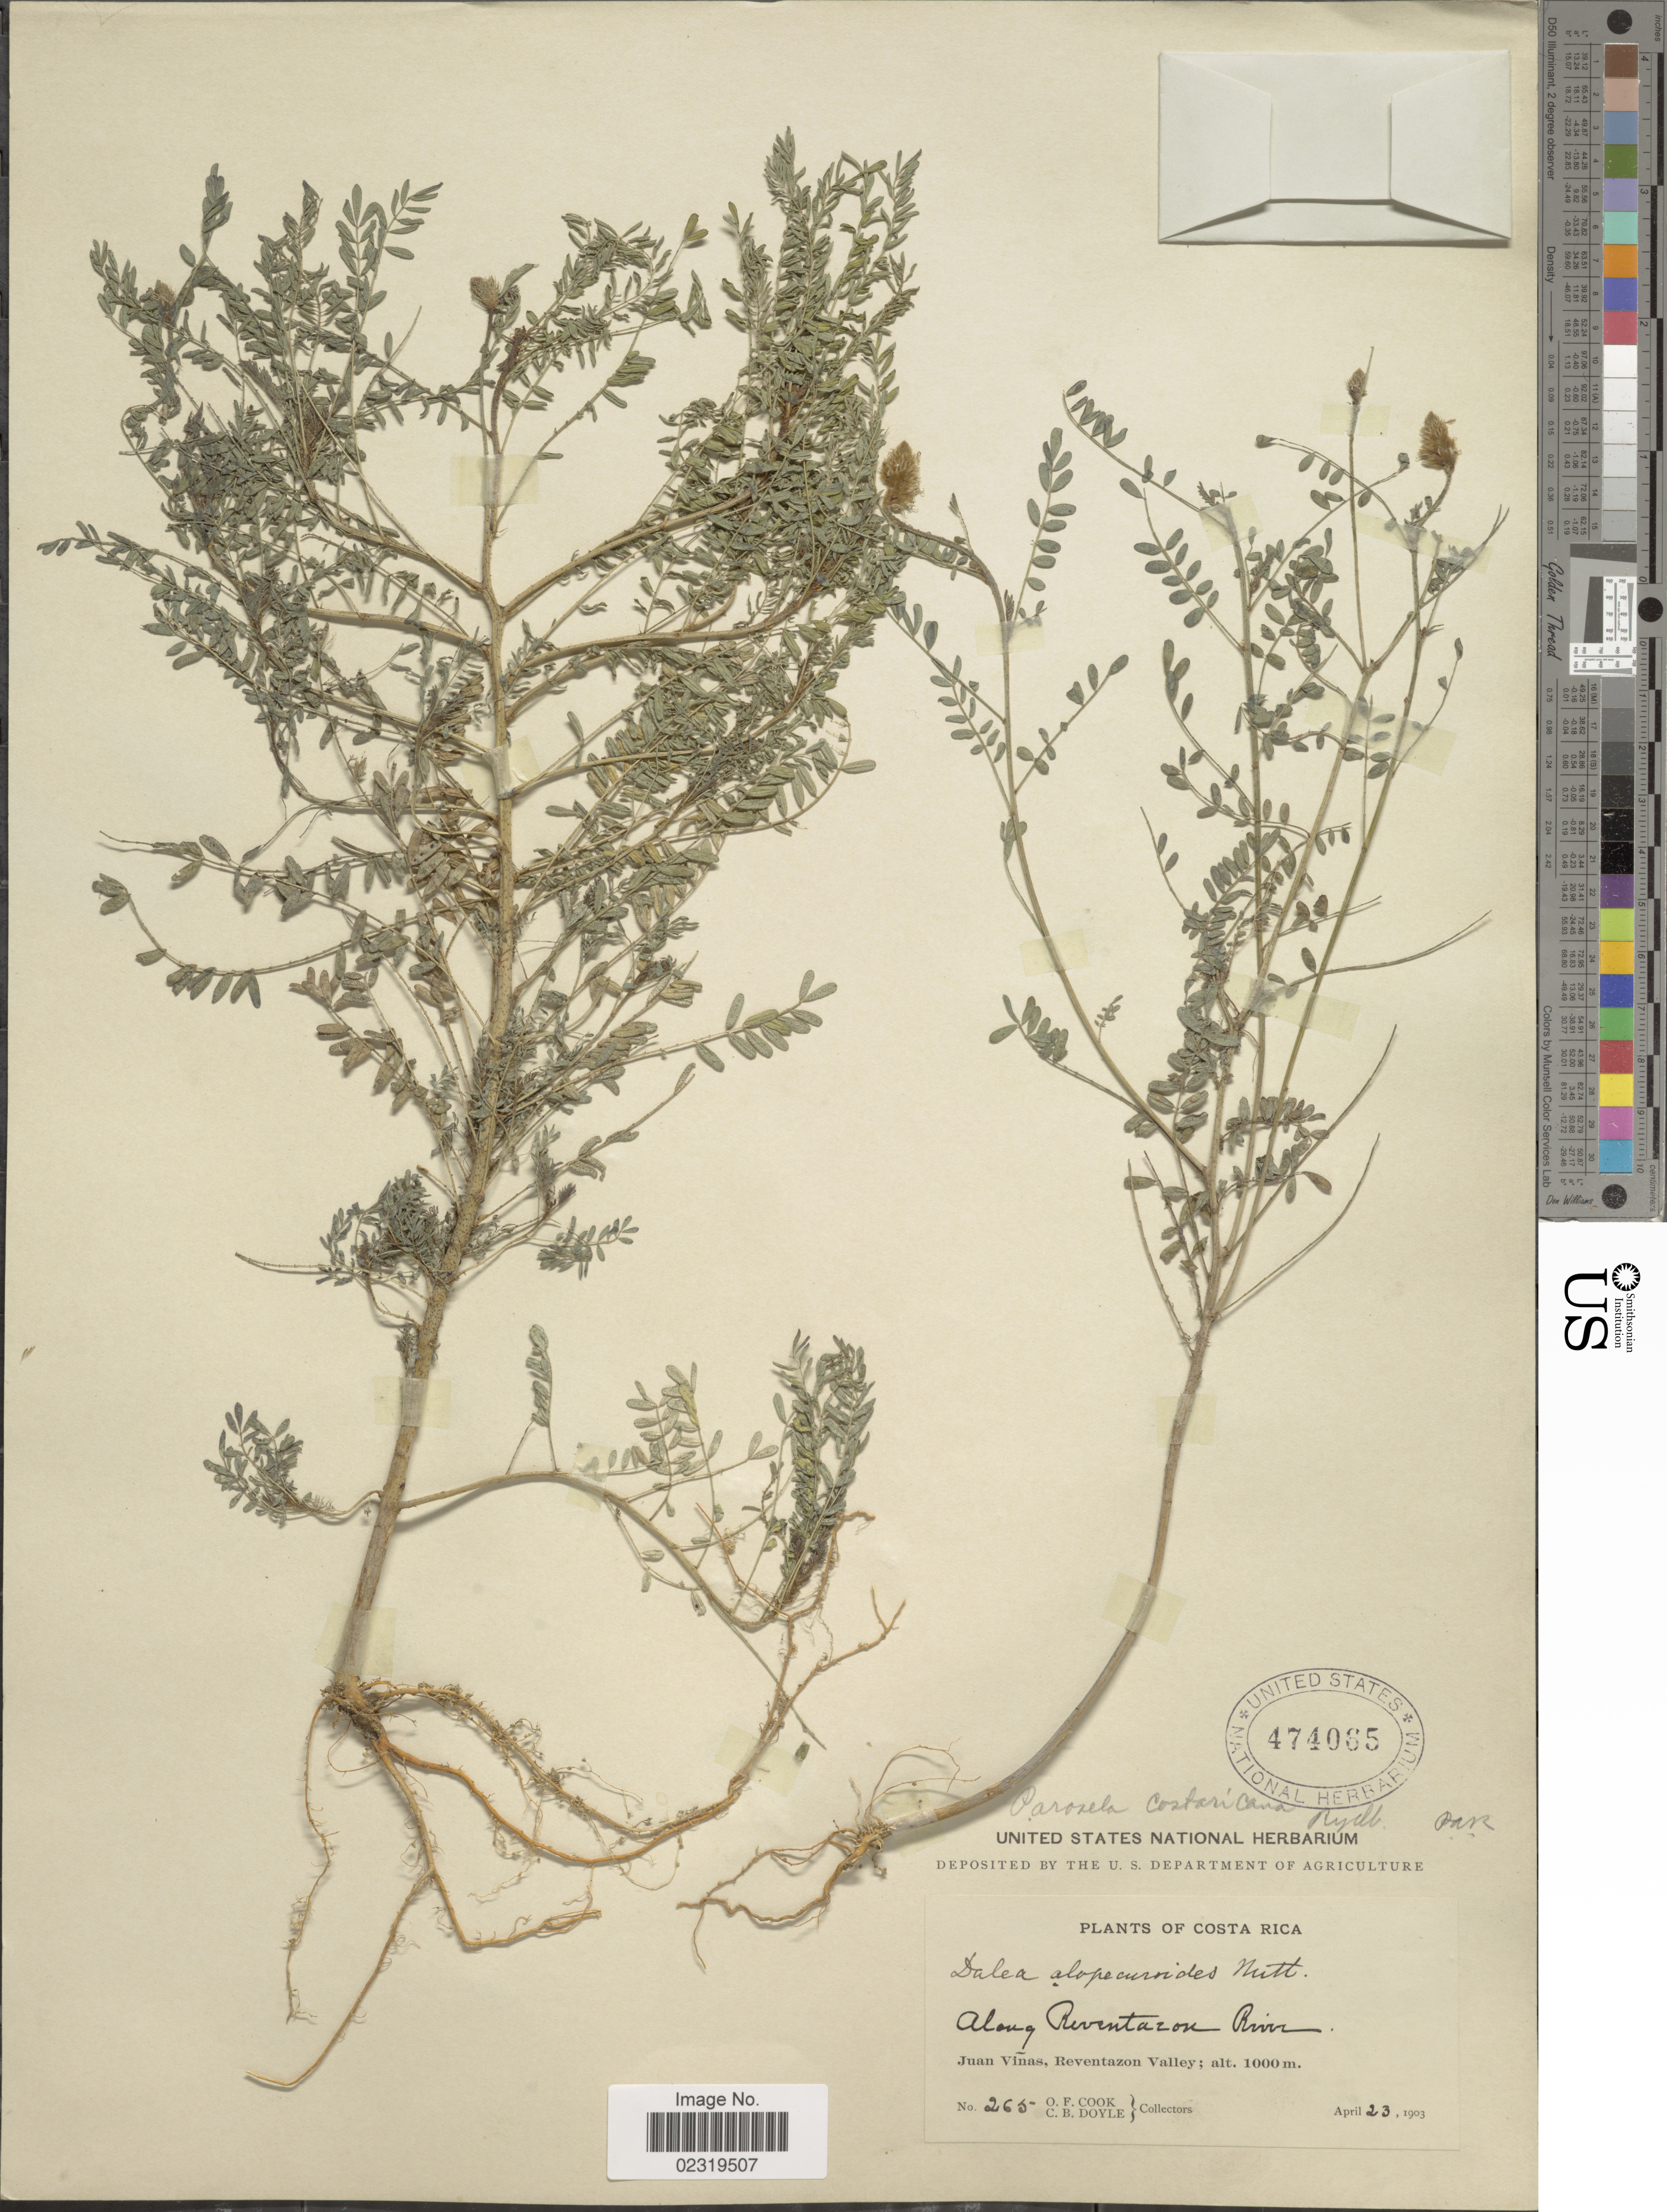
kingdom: Plantae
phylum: Tracheophyta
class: Magnoliopsida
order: Fabales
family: Fabaceae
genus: Dalea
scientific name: Dalea leporina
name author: (Aiton) Bullock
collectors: O. F. Cook & C. Doyle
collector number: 265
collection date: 1903-04-23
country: Costa Rica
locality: Along Reventazon River, Juan Viñas, Reventazon Valley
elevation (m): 1000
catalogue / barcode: US 474065